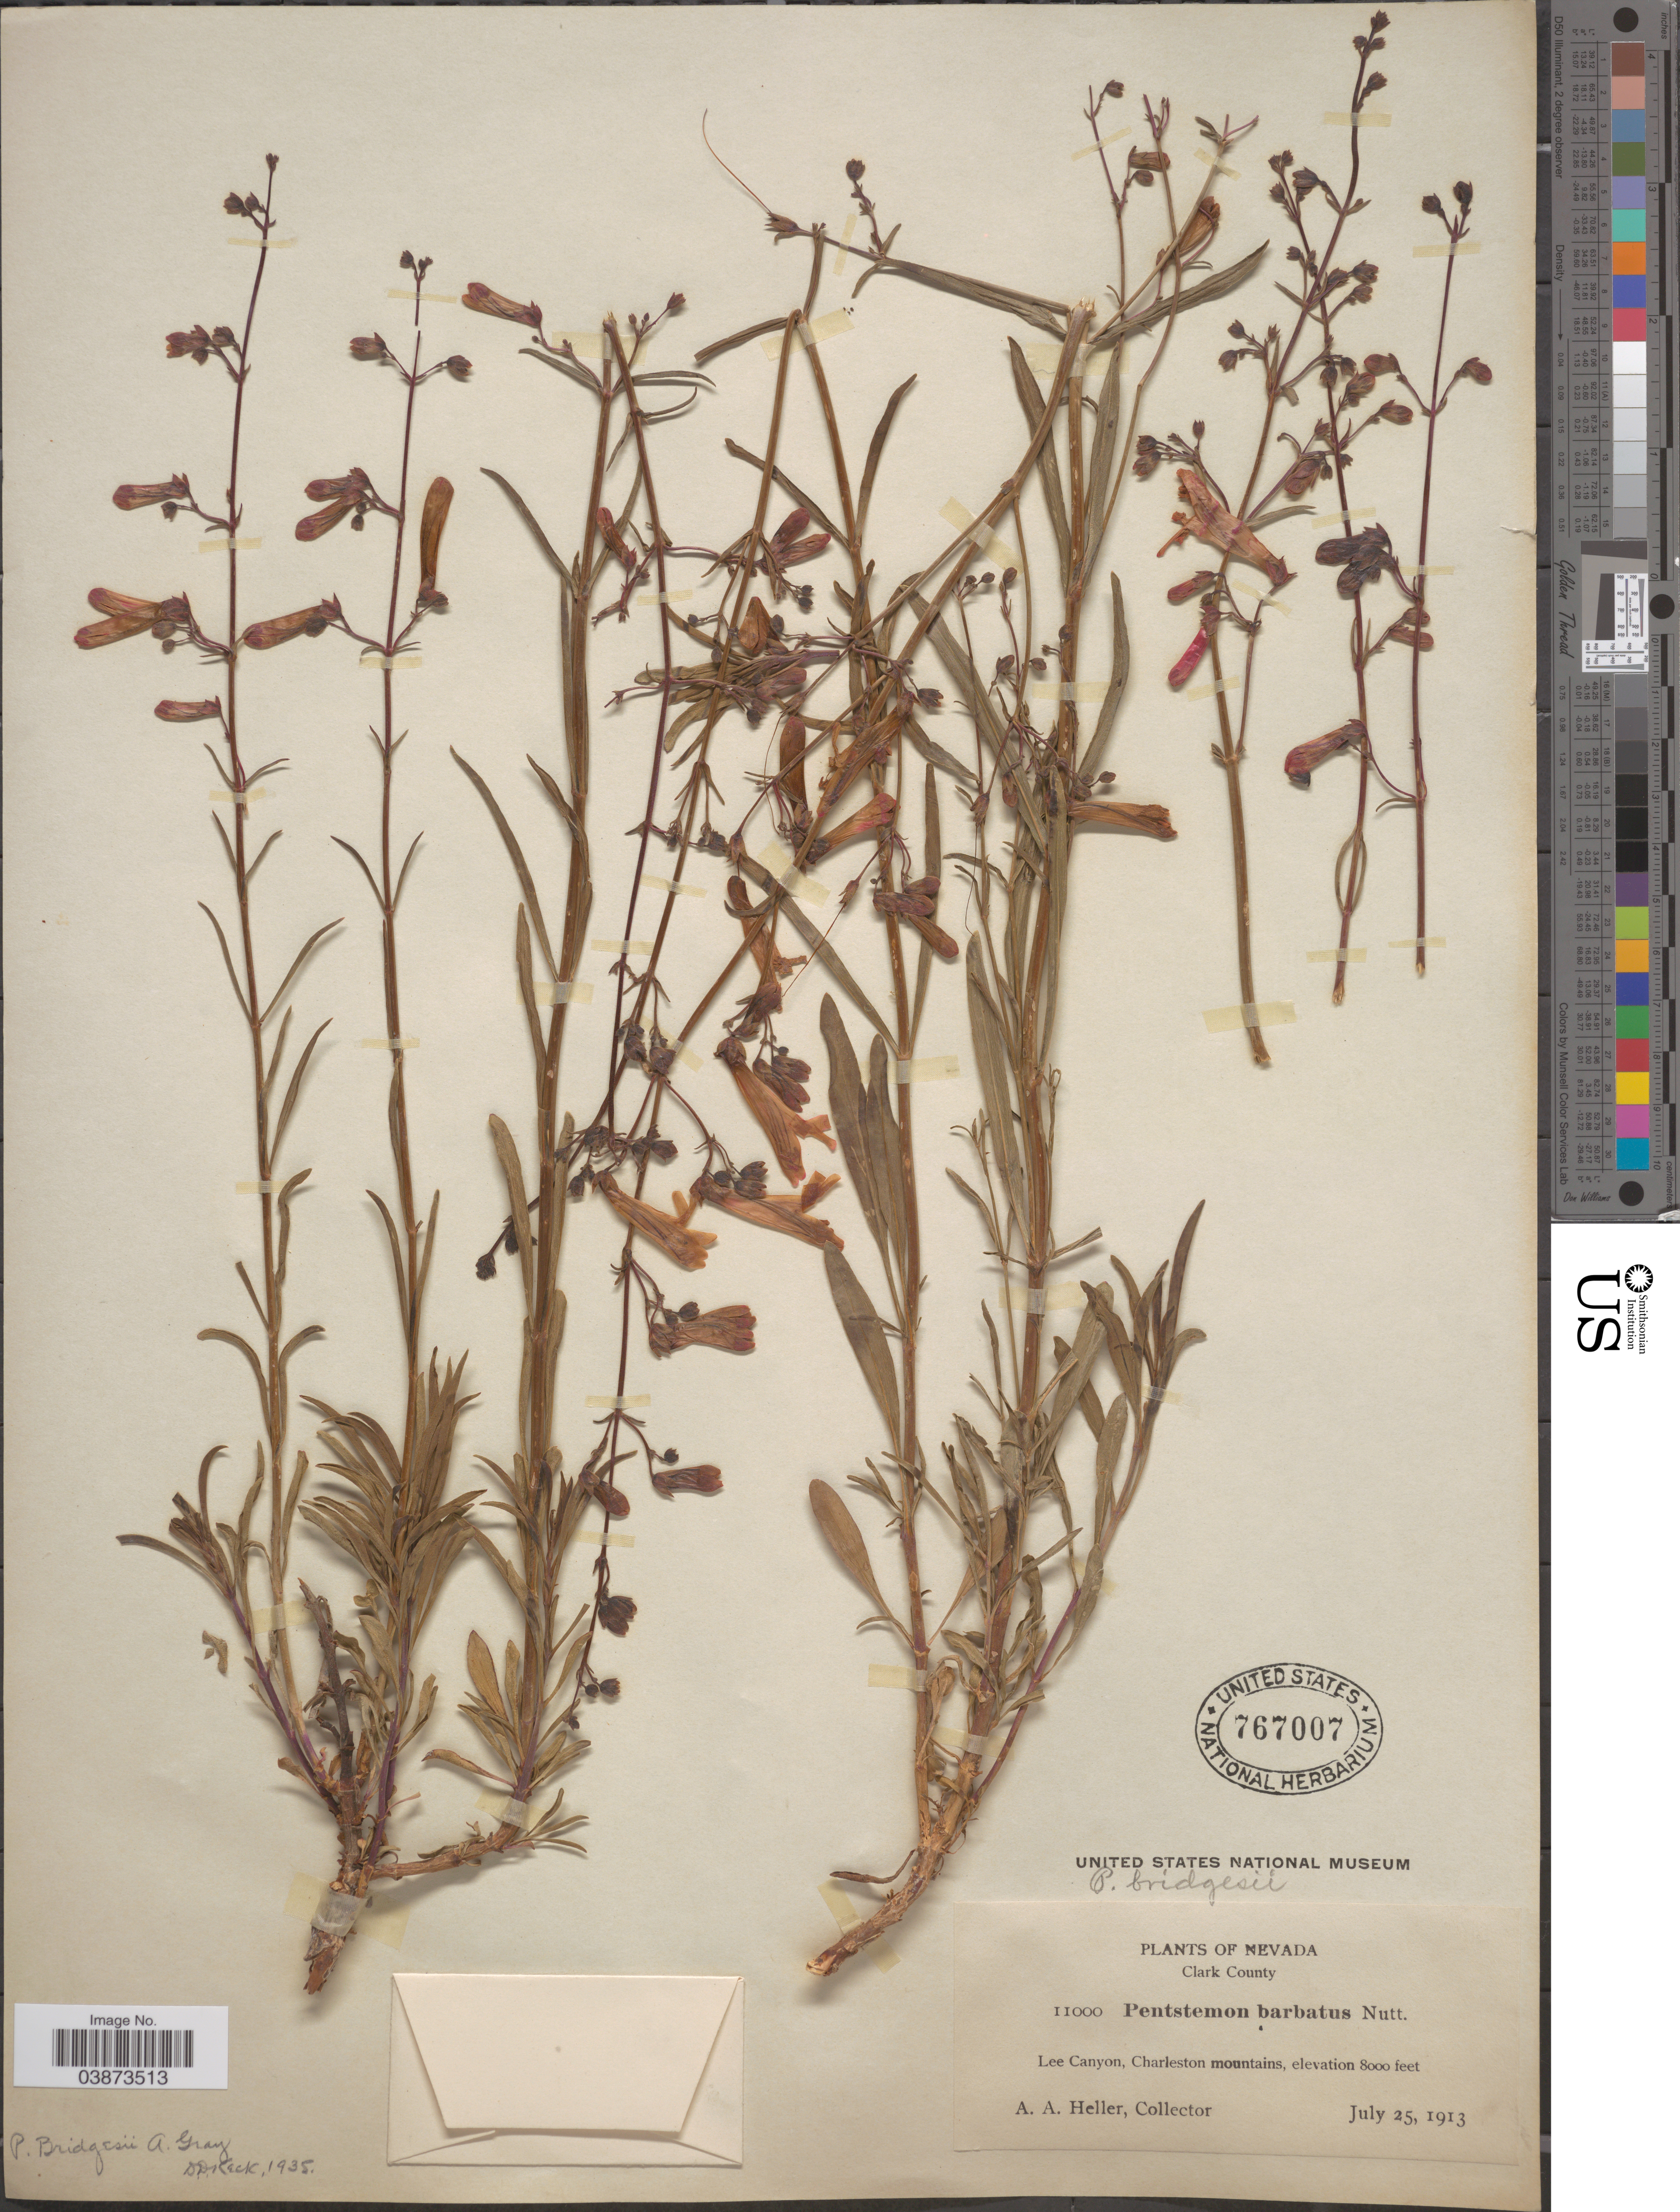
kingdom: Plantae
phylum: Tracheophyta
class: Magnoliopsida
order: Lamiales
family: Plantaginaceae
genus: Penstemon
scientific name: Penstemon bridgesii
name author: A. Gray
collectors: A. A. Heller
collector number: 11000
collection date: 1913-07-25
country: United States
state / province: Nevada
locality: Clark County. Lee Canyon, Charleston mountains.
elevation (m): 2438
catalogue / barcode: US 767007